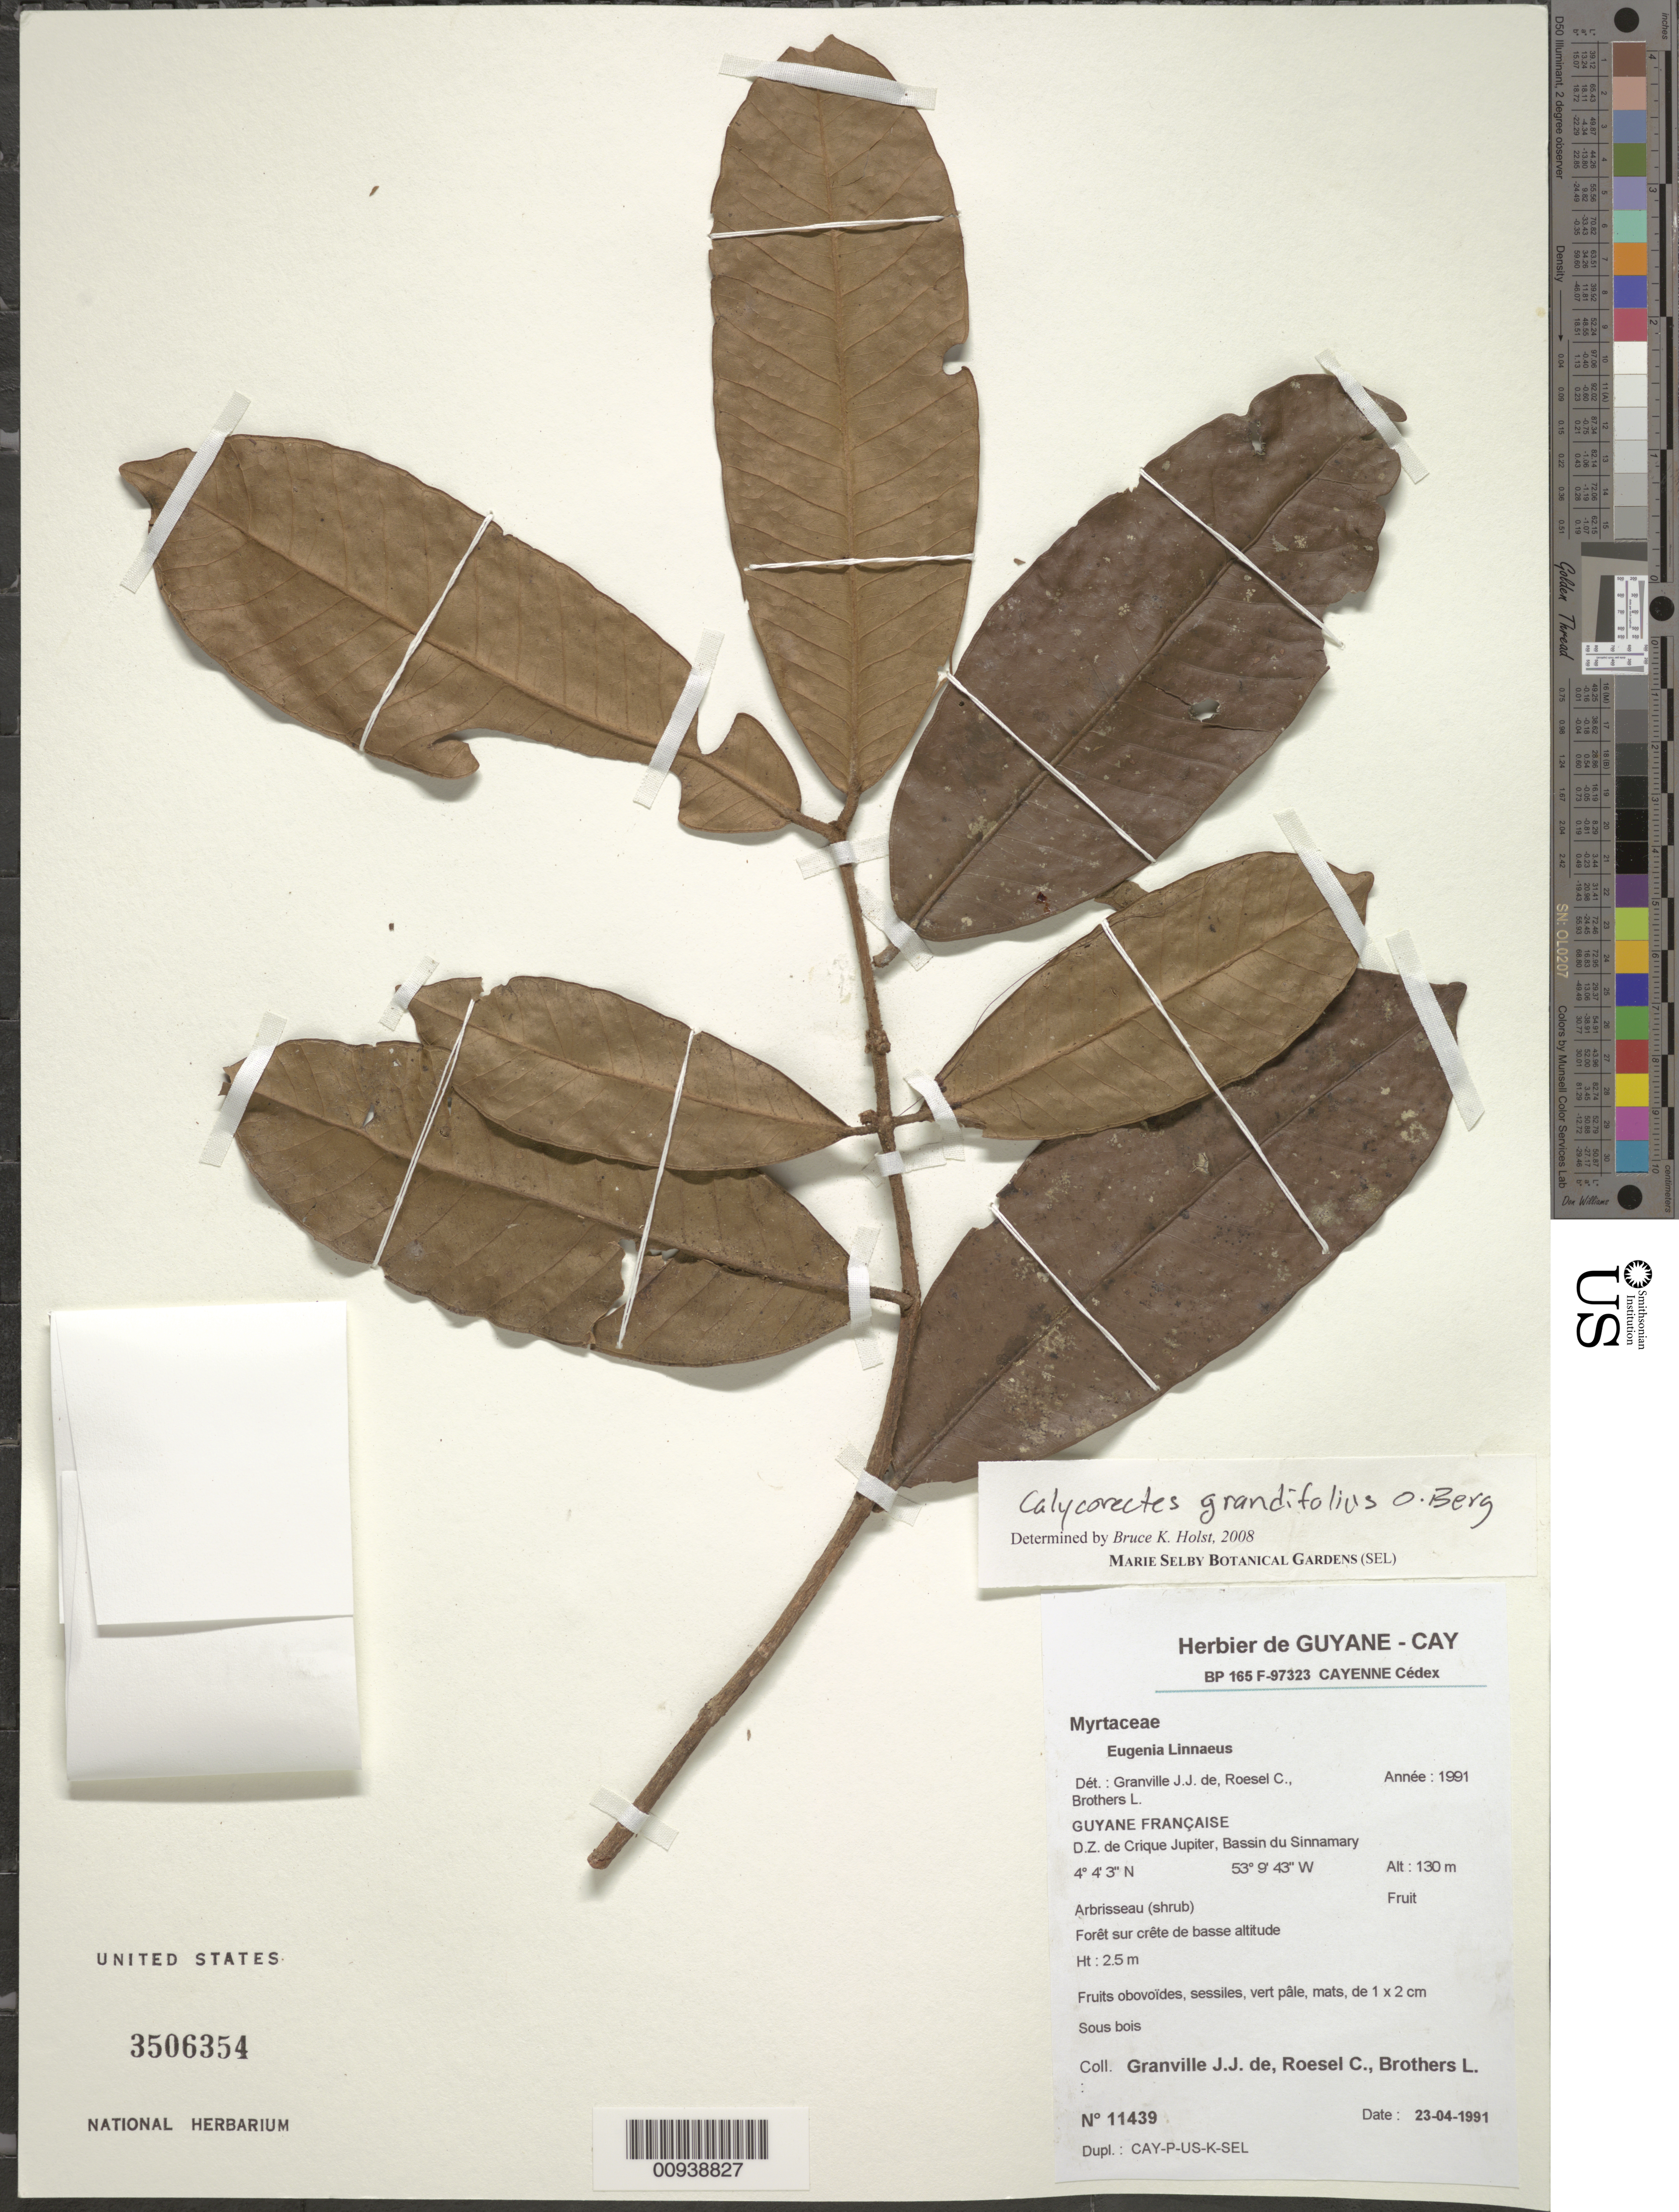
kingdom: Plantae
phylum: Tracheophyta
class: Magnoliopsida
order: Myrtales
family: Myrtaceae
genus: Eugenia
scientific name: Eugenia neograndifolia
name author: Mattos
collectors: J.-J. de Granville, C. S. Roesel & L. Brothers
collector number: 11439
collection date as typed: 23-Apr-91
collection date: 1991-04-23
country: French Guiana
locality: D.Z. de Crique Jupiter, Bassin du Sinnamary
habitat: Forêt sur crête de basse altitude; sous bois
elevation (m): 130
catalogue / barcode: US 3506354